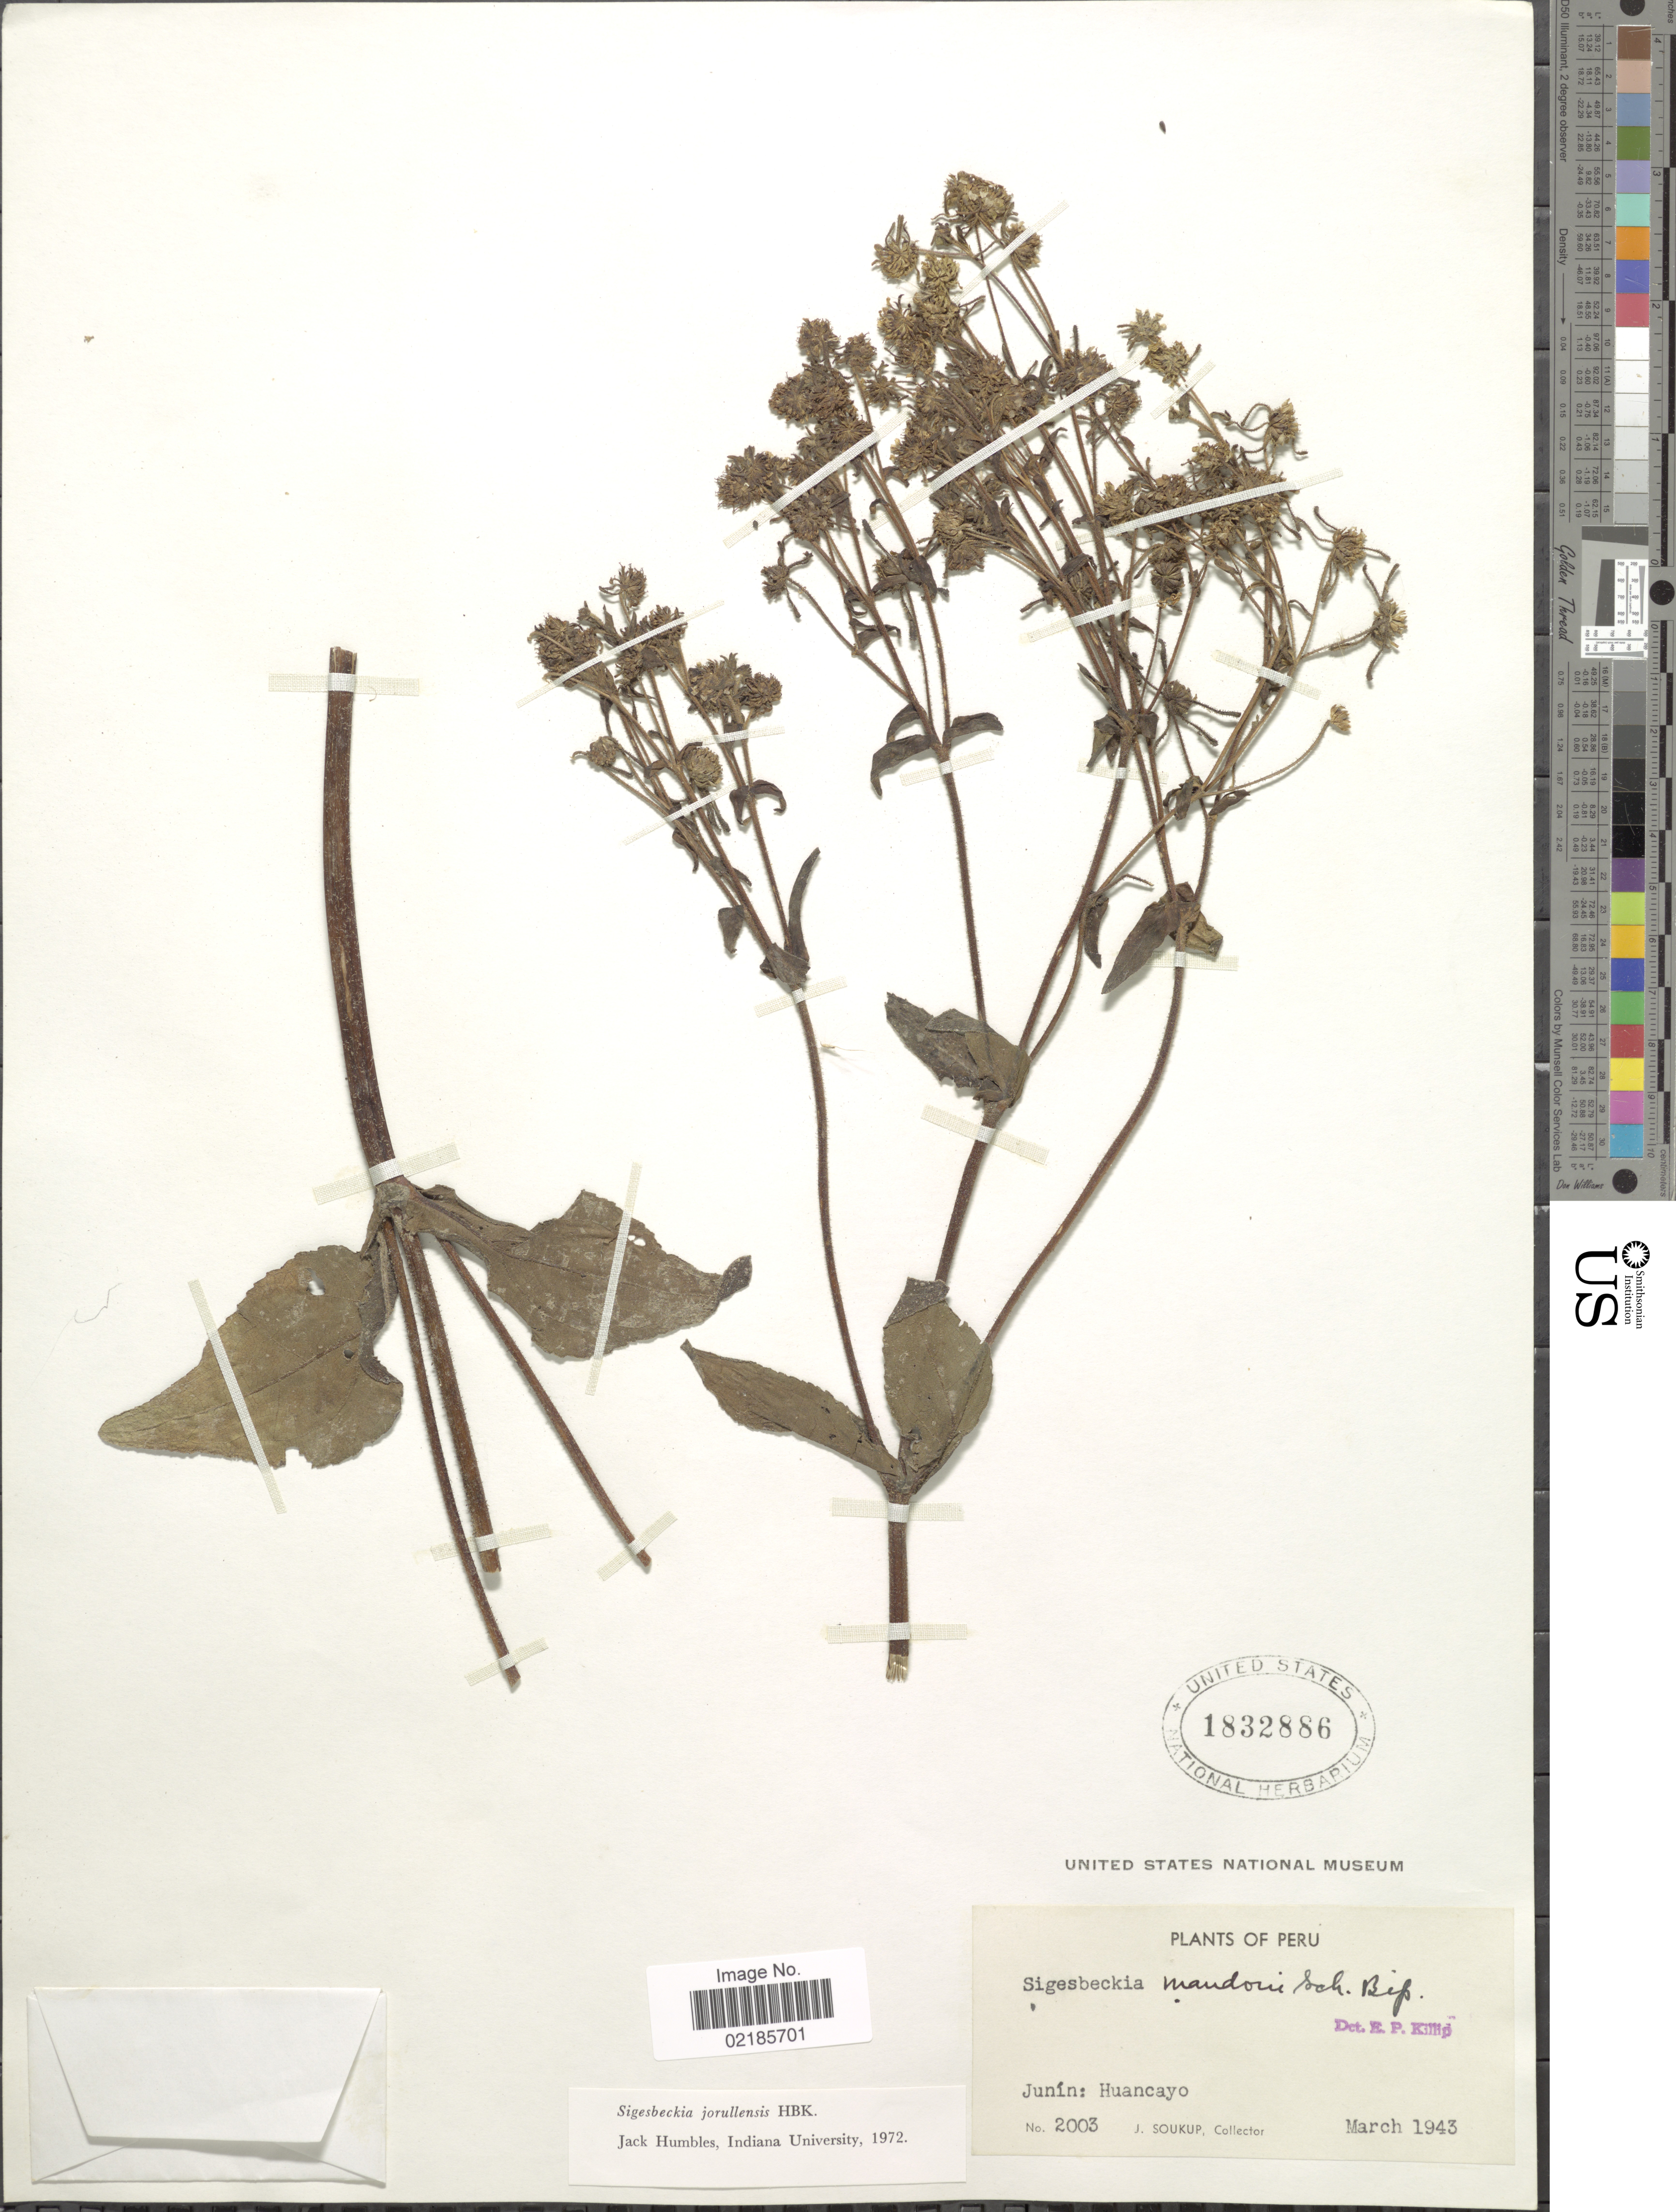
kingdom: Plantae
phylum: Tracheophyta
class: Magnoliopsida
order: Asterales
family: Asteraceae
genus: Sigesbeckia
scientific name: Sigesbeckia jorullensis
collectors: J. Soukup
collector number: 2003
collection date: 1943-03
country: Peru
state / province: Junín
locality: Huancayo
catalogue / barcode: US 1832886